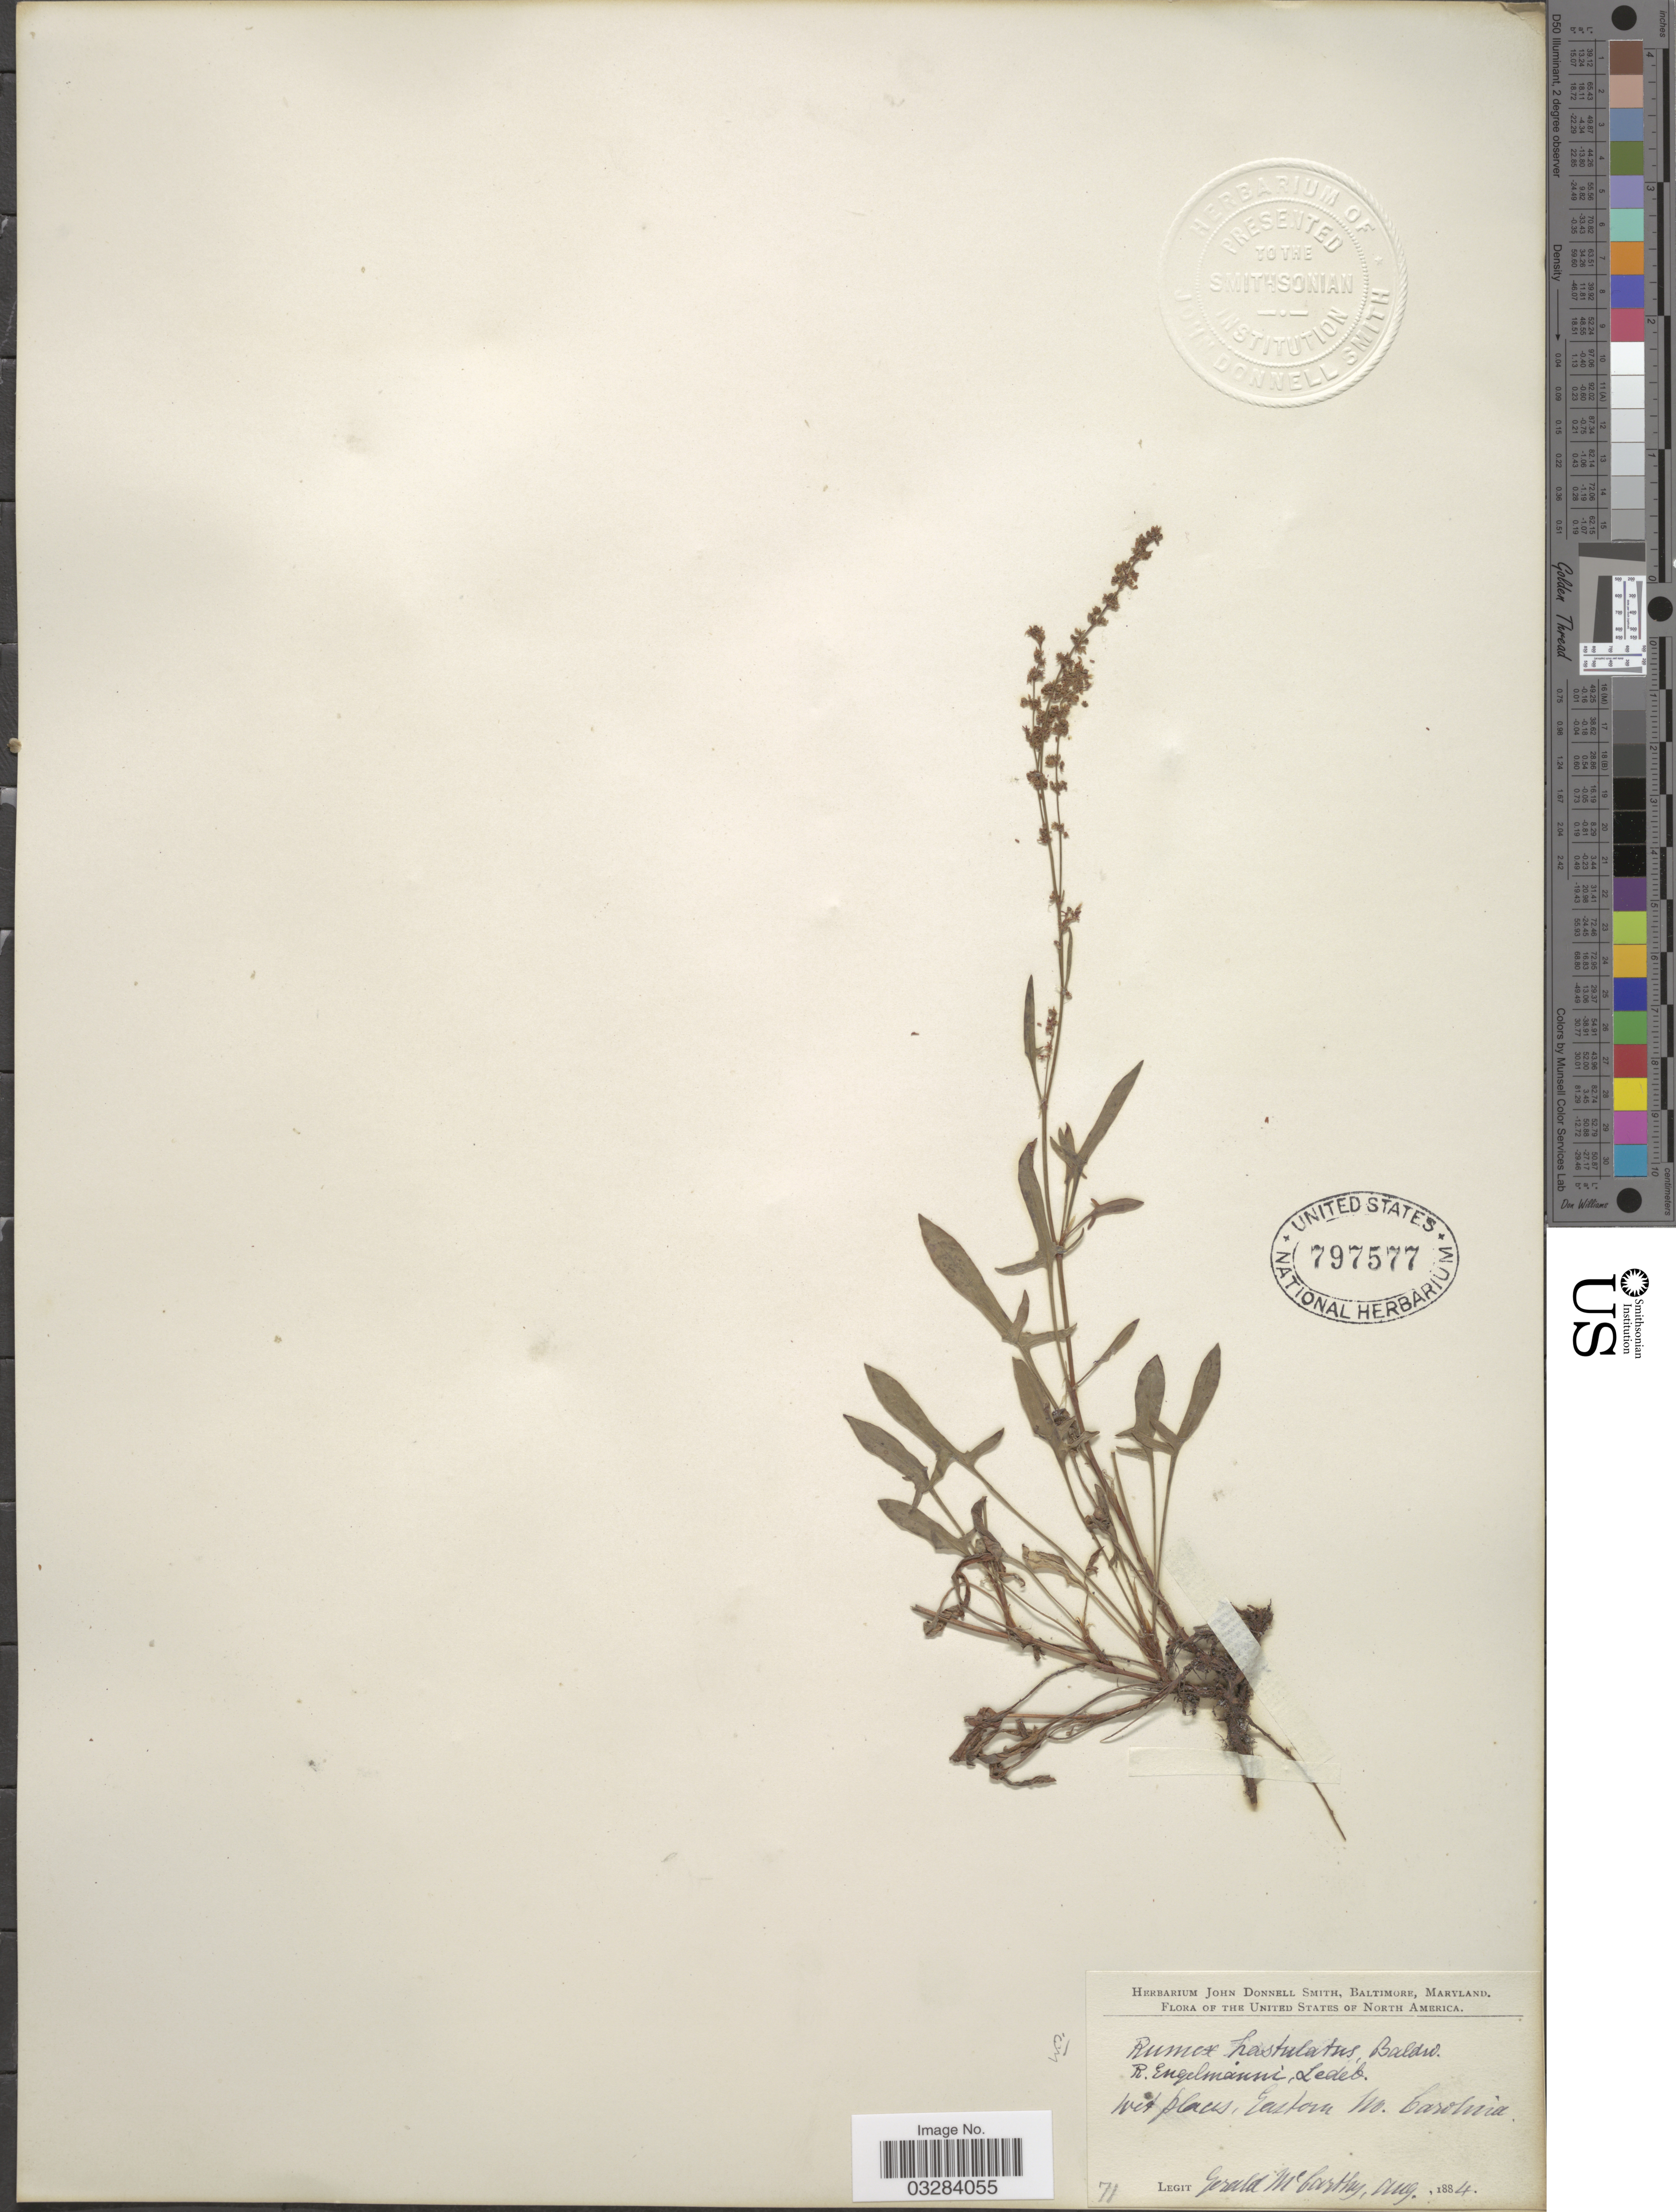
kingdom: Plantae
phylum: Tracheophyta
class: Magnoliopsida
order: Caryophyllales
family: Polygonaceae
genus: Rumex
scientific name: Rumex hastatulus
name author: Baldwin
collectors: G. McCarthy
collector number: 71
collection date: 1884-08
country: United States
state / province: North Carolina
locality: Easton.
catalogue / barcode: US 797577